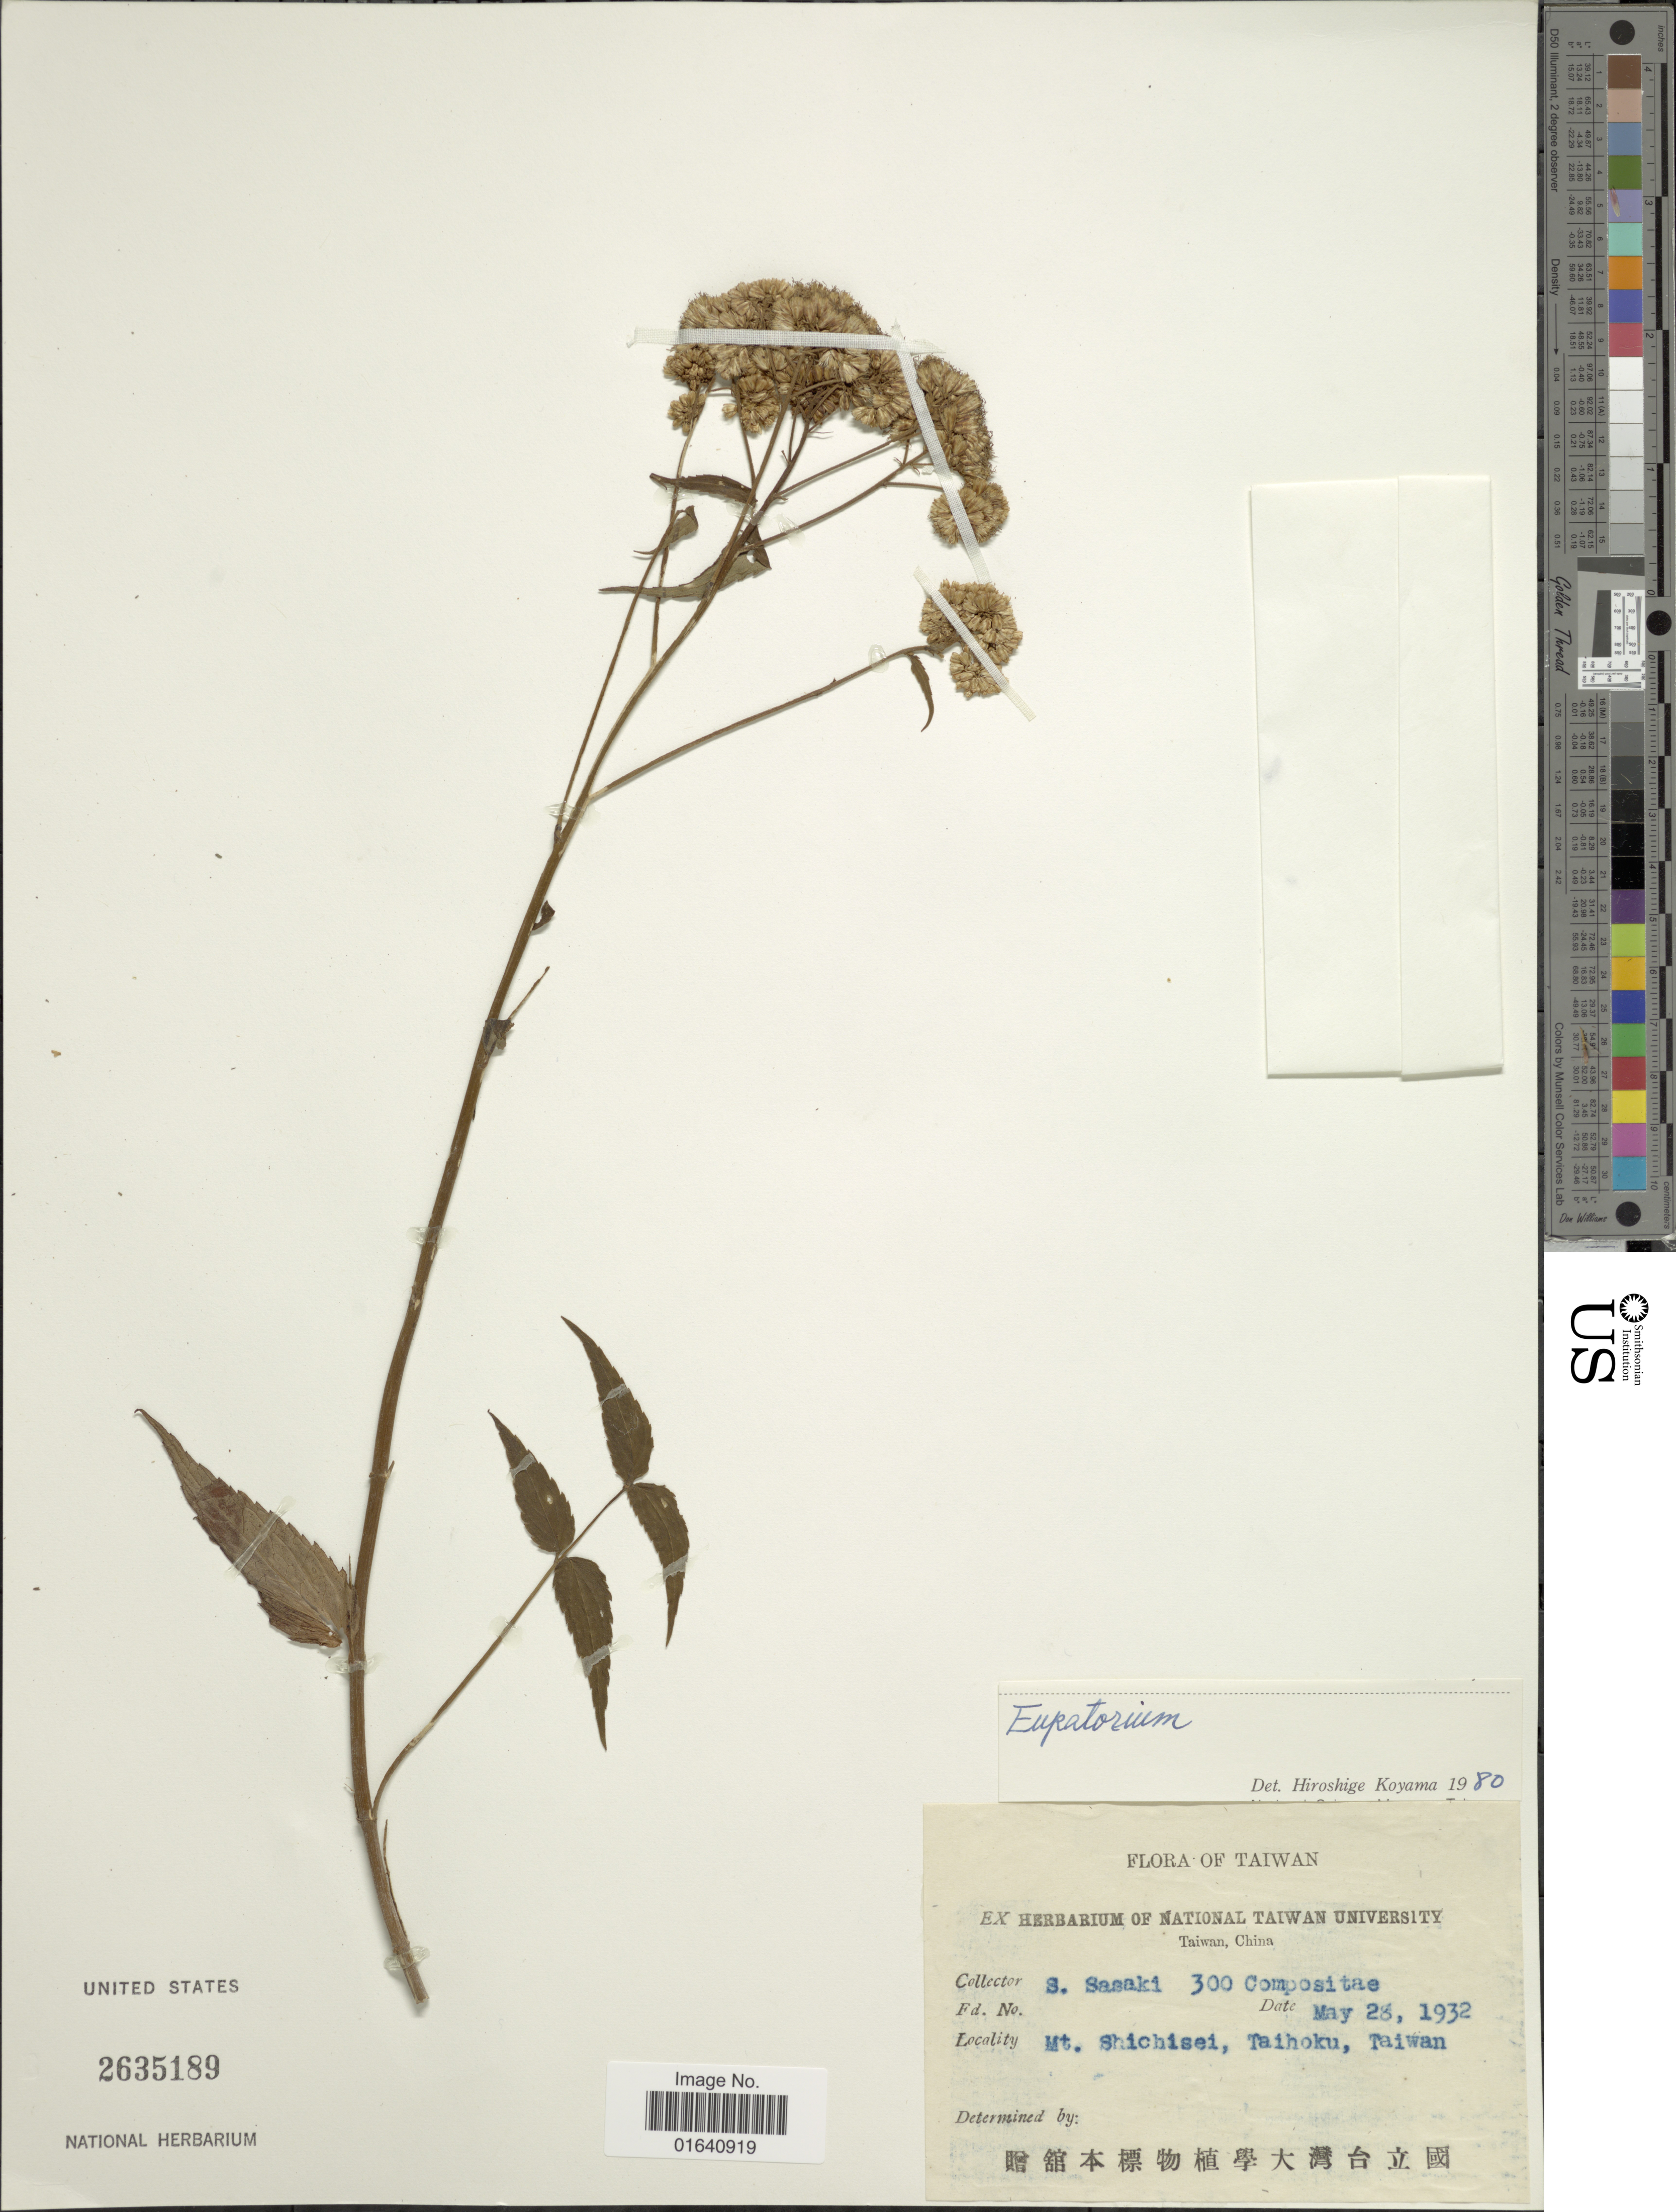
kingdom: Plantae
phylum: Tracheophyta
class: Magnoliopsida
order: Asterales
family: Asteraceae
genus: Eupatorium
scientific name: Eupatorium sp.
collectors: S. Sasaki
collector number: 300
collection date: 1932-05-28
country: Taiwan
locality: Mt, Shichisei, Taihoku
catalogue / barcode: US 2635189